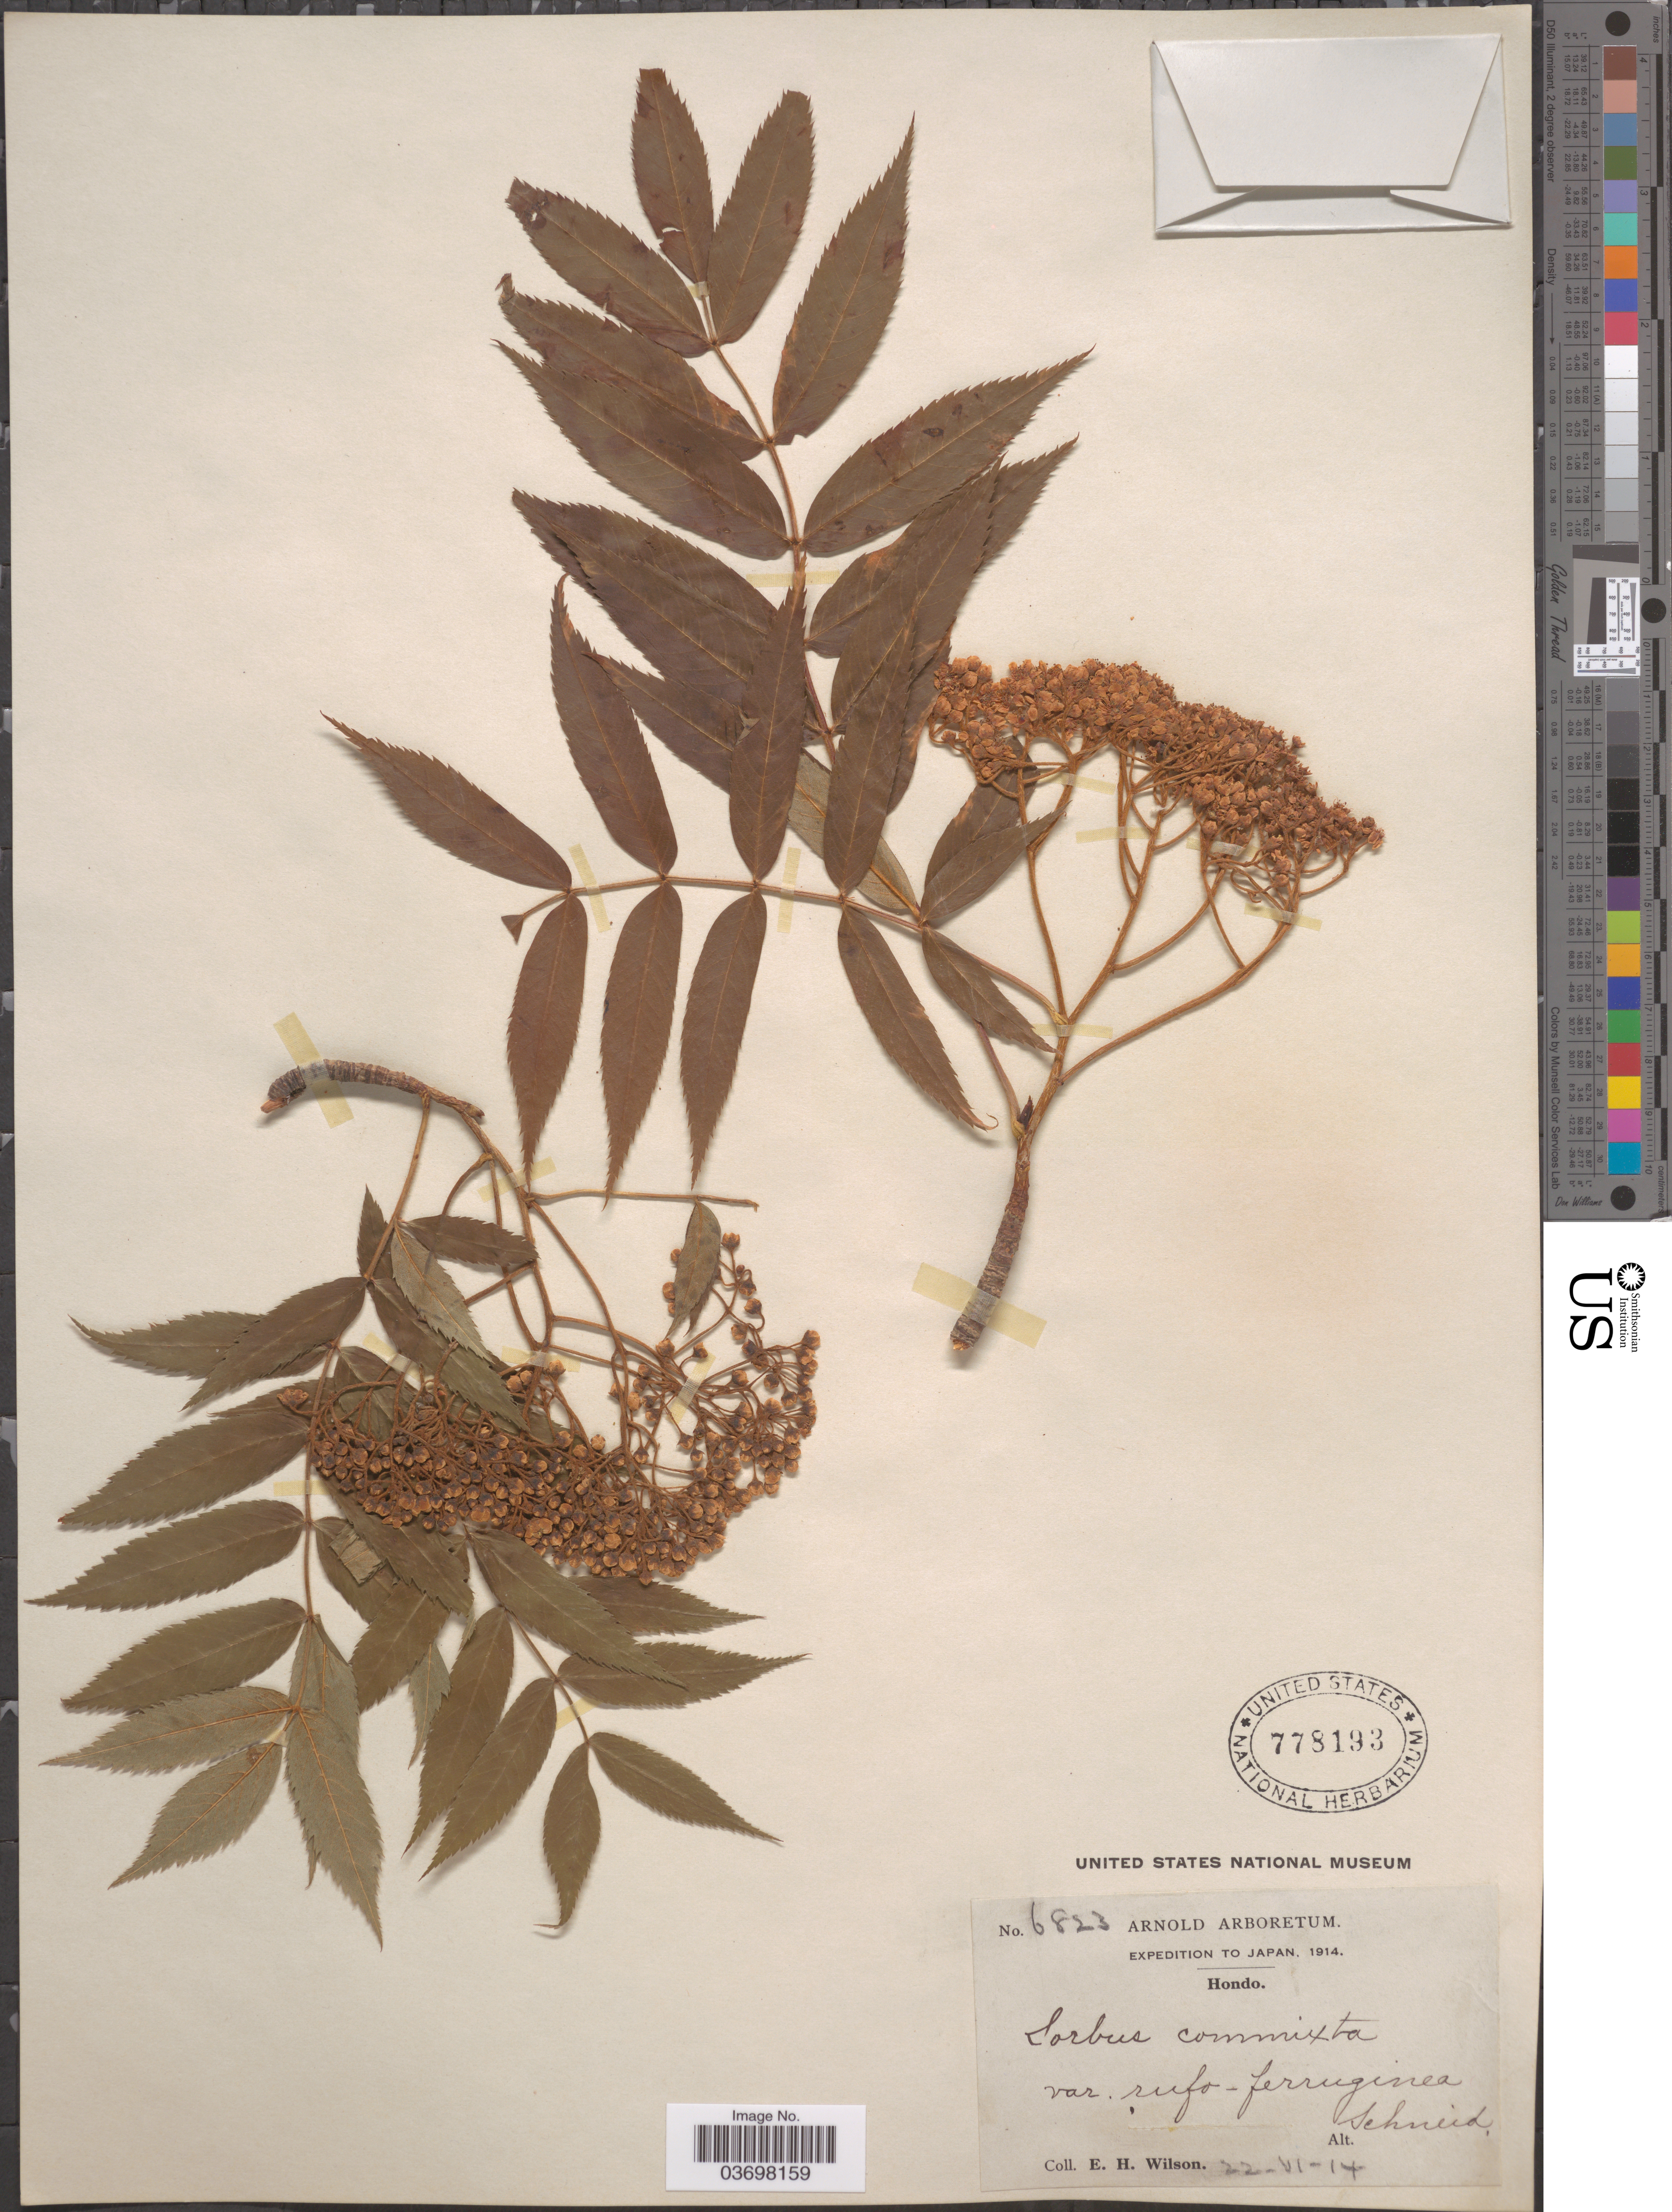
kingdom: Plantae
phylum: Tracheophyta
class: Magnoliopsida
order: Rosales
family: Rosaceae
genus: Sorbus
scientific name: Sorbus commixta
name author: Hedl.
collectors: E. Wilson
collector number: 6823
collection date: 1914-06-22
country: Japan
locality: Hondo.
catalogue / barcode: US 778193